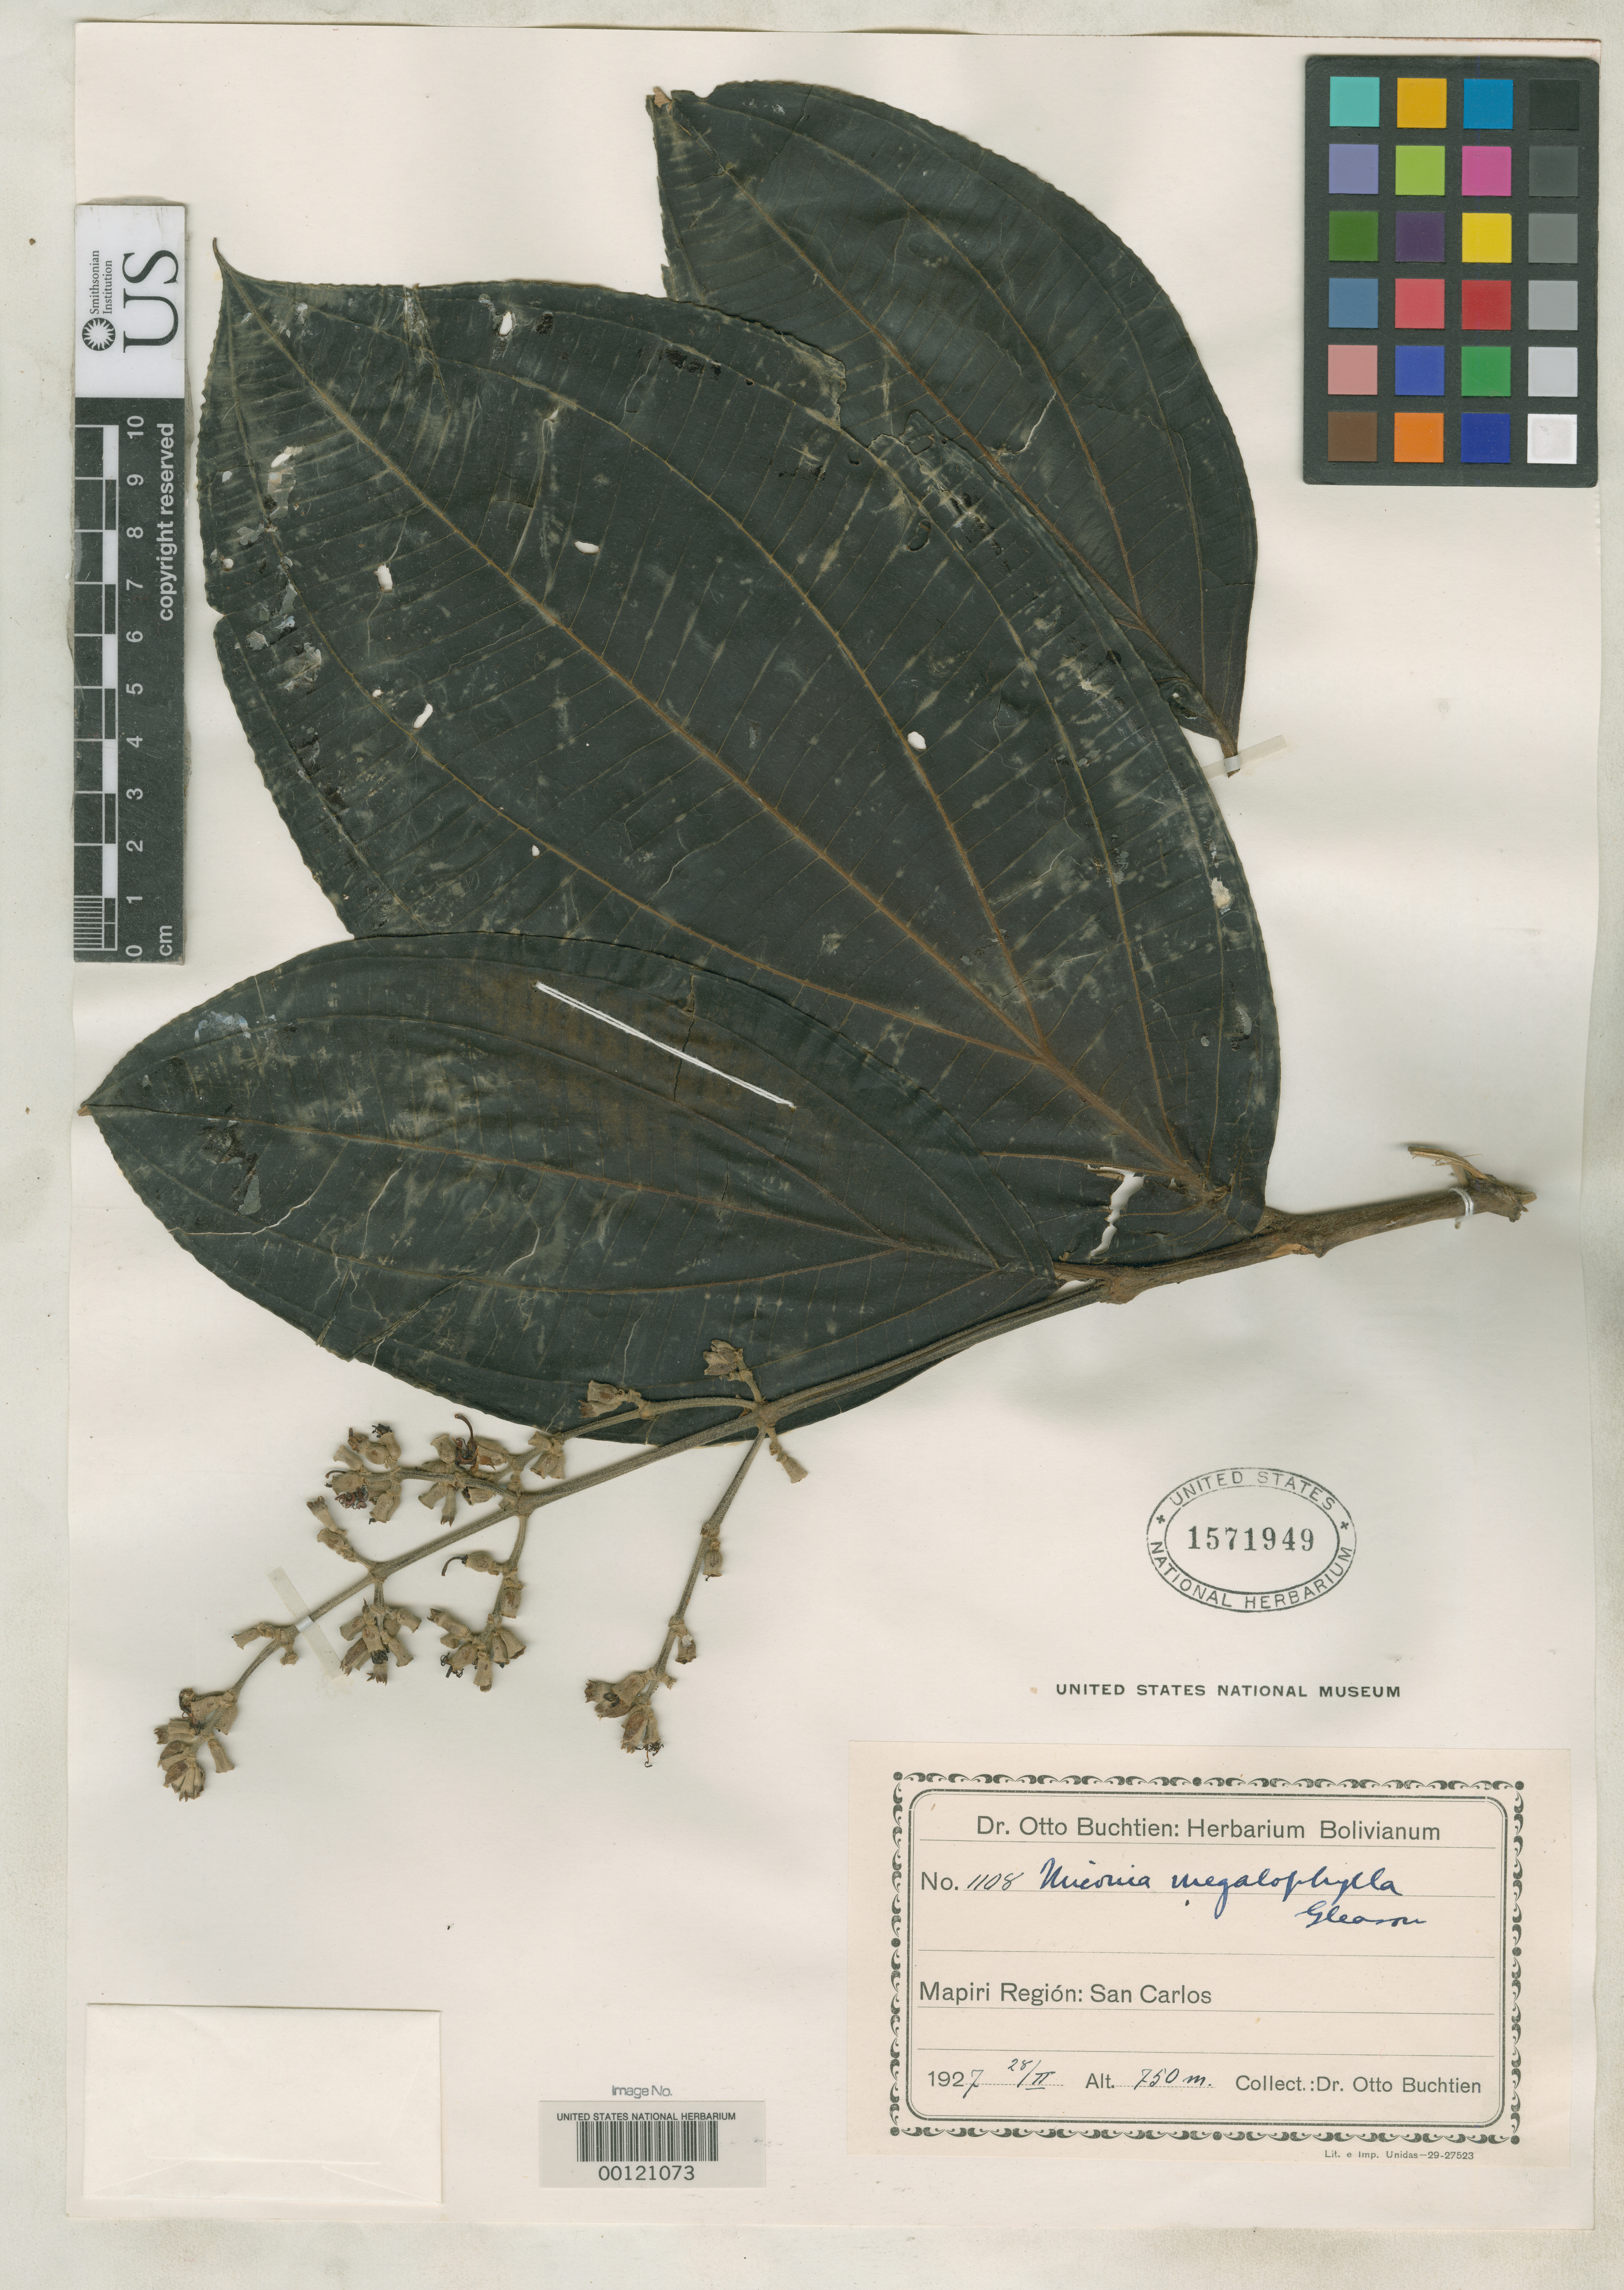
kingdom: Plantae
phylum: Tracheophyta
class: Magnoliopsida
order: Myrtales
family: Melastomataceae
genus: Miconia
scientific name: Miconia megaphylla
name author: Gleason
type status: Isotype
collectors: O. Buchtien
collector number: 1108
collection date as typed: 28 Feb 1927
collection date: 1927-02-28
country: Bolivia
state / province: La Paz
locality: Mapiri region, San Carlos.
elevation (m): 750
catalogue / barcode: US 1571949